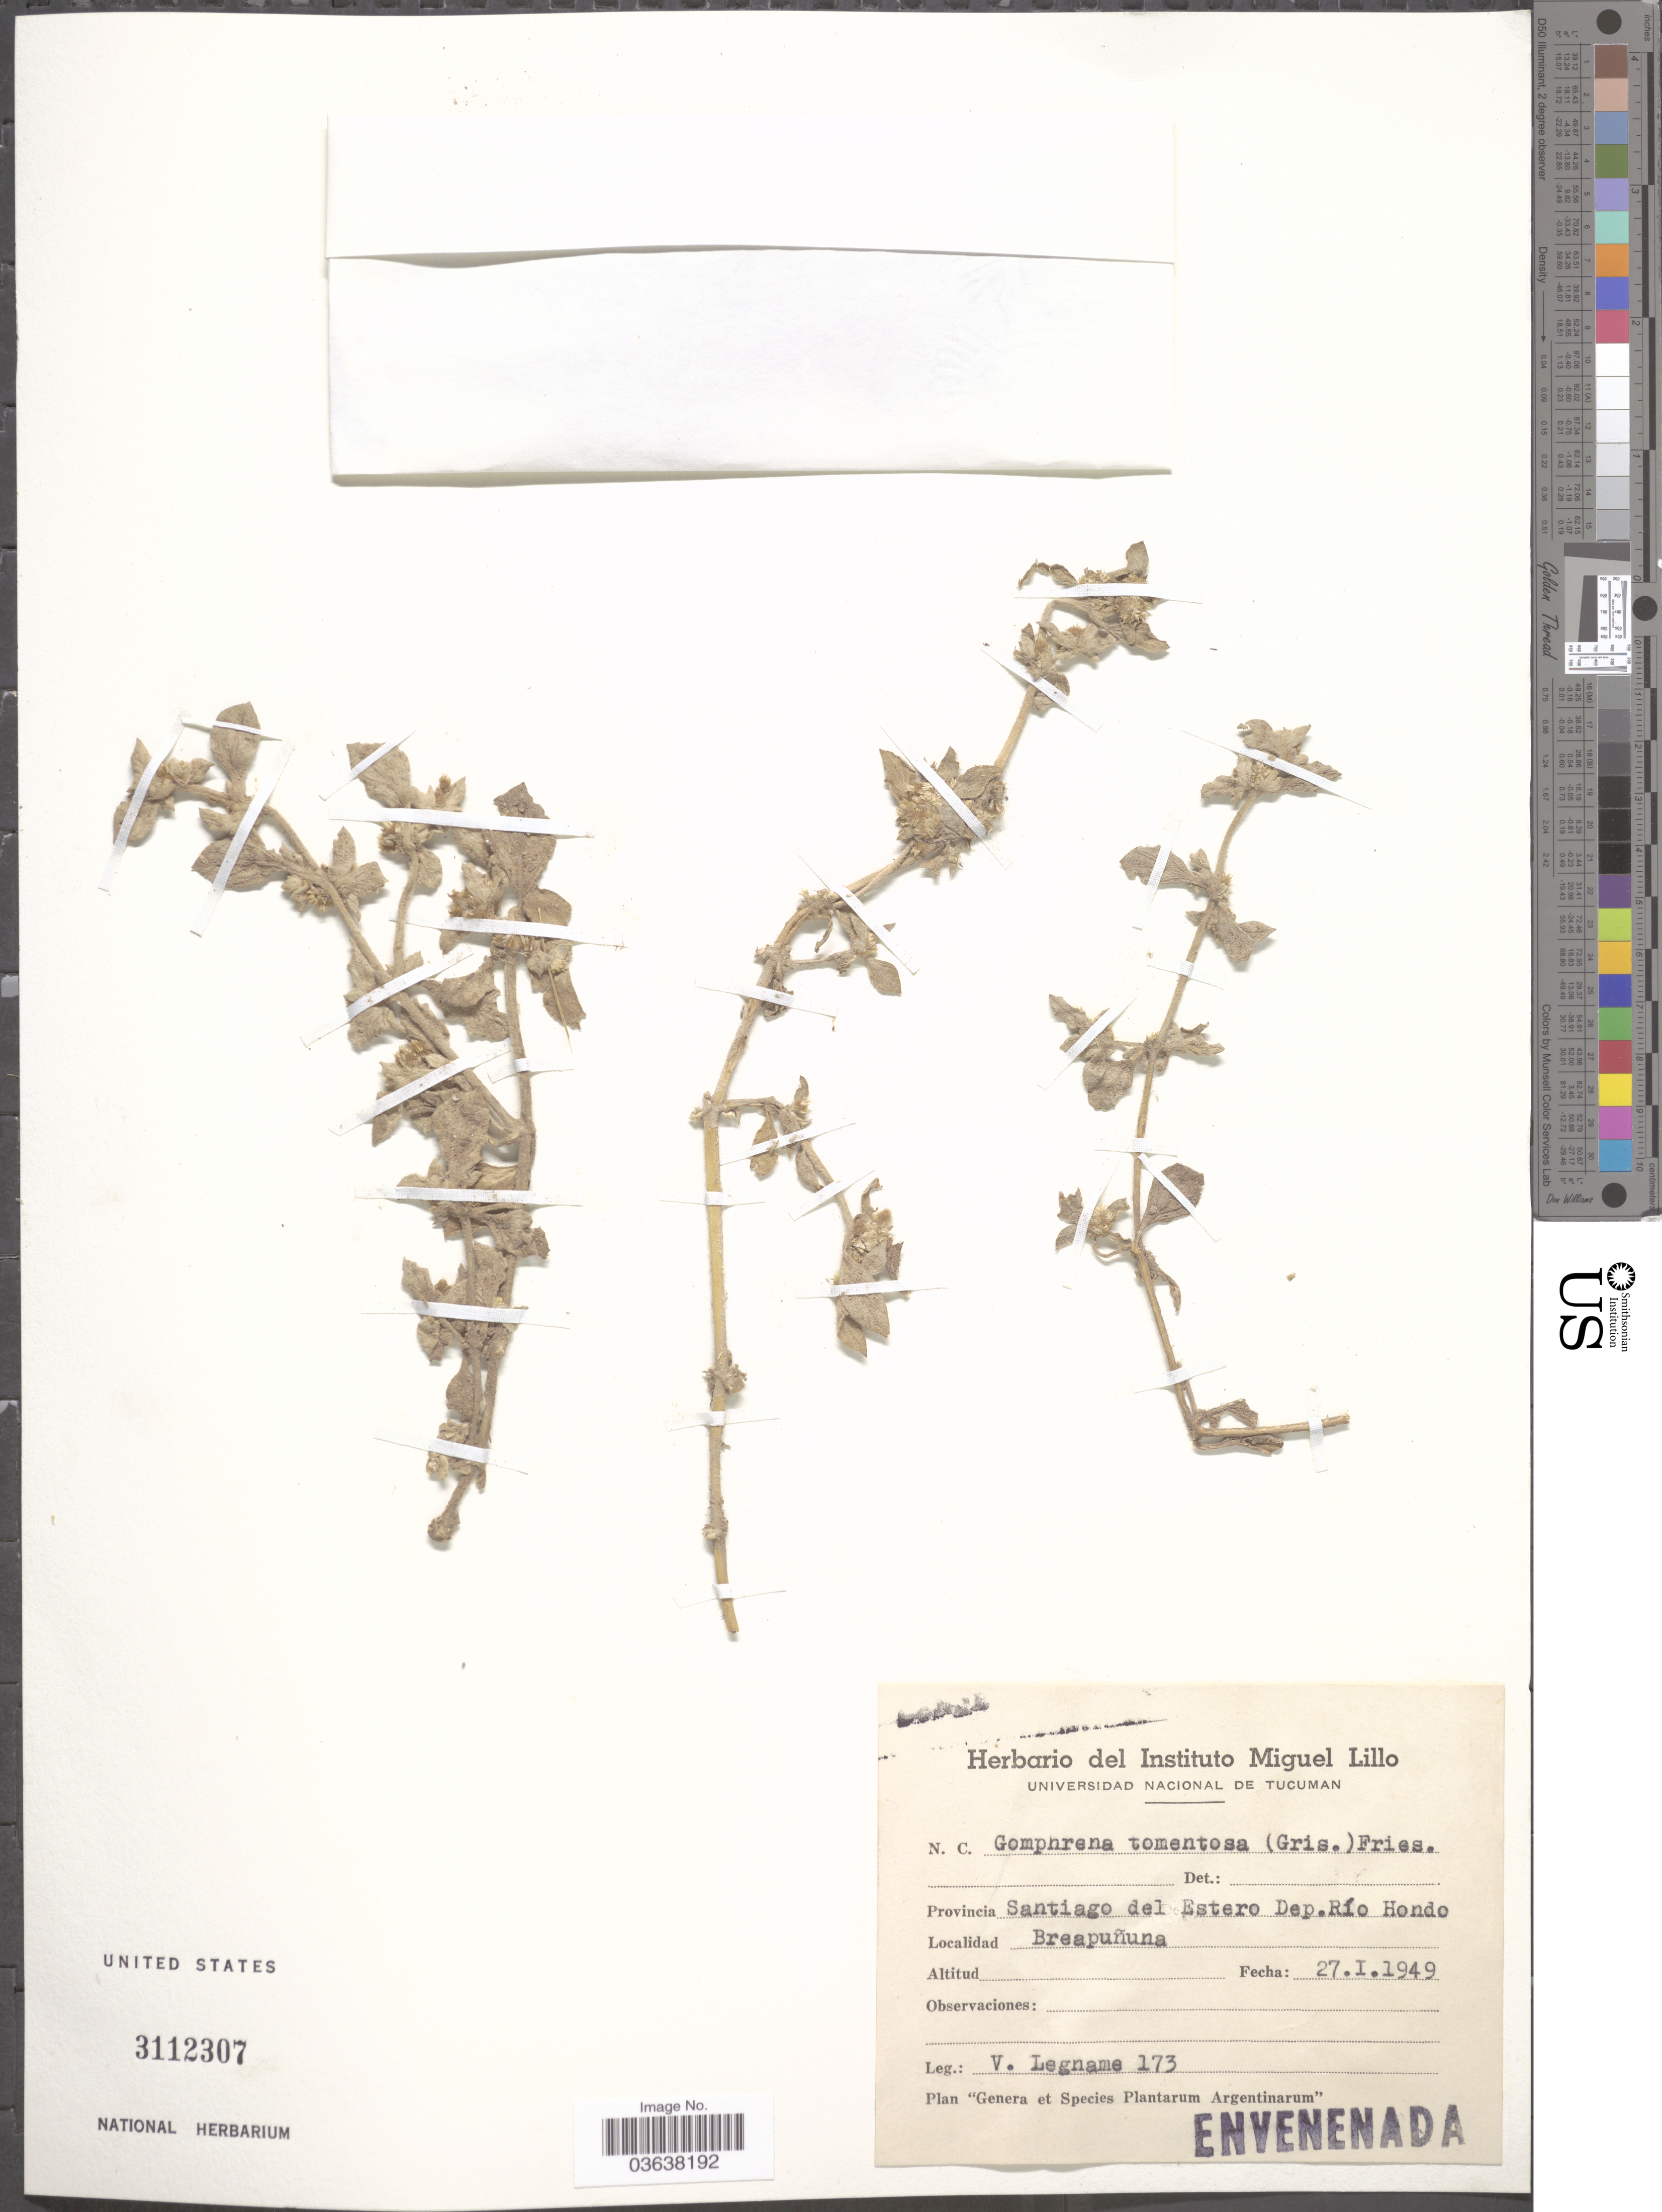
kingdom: Plantae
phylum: Tracheophyta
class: Magnoliopsida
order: Caryophyllales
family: Amaranthaceae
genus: Gomphrena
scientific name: Gomphrena tomentosa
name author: (Griseb.) R.E. Fr.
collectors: V. Legname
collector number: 173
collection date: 1949-01-27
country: Argentina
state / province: Santiago del Estero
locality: Dep. Río Hondo, Breapuñuna.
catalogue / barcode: US 3112307